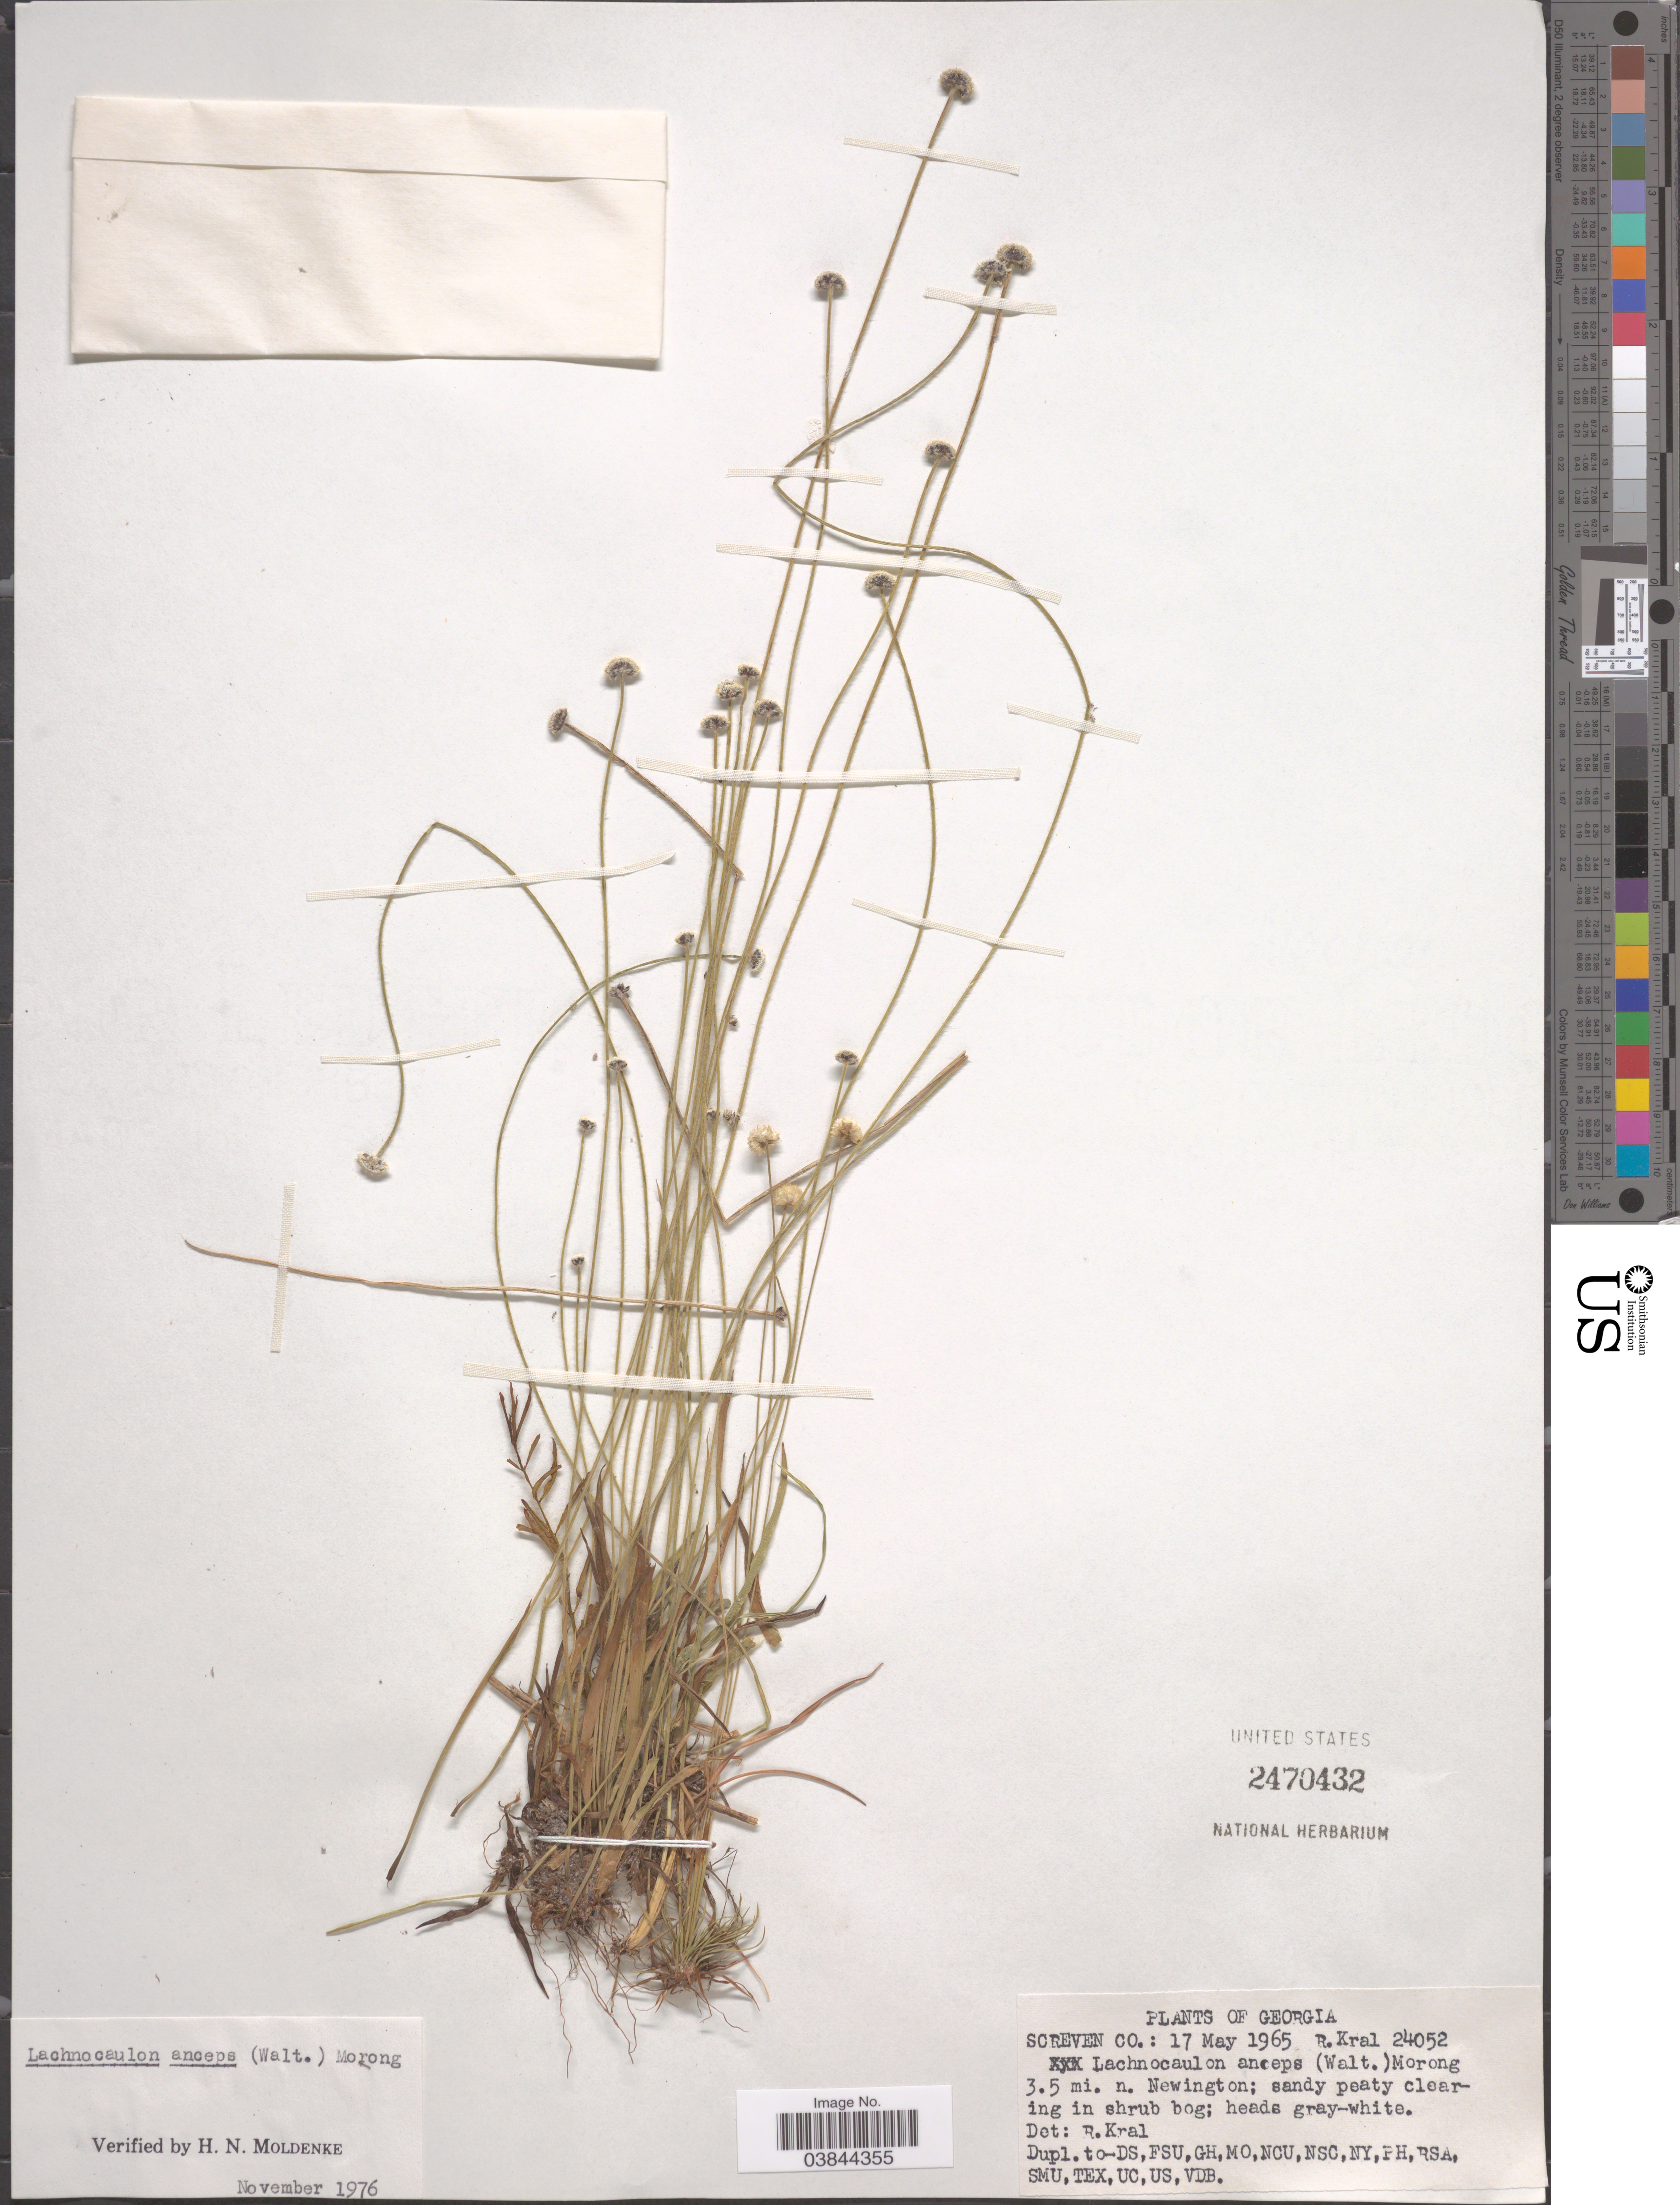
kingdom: Plantae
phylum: Tracheophyta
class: Liliopsida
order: Poales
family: Eriocaulaceae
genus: Lachnocaulon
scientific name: Lachnocaulon michauxii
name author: Kunth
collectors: R. Kral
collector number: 24052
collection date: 1965-05-17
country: United States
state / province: Georgia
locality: Screven Co.: 3.5 mi. n. Newington.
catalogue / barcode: US 2470432